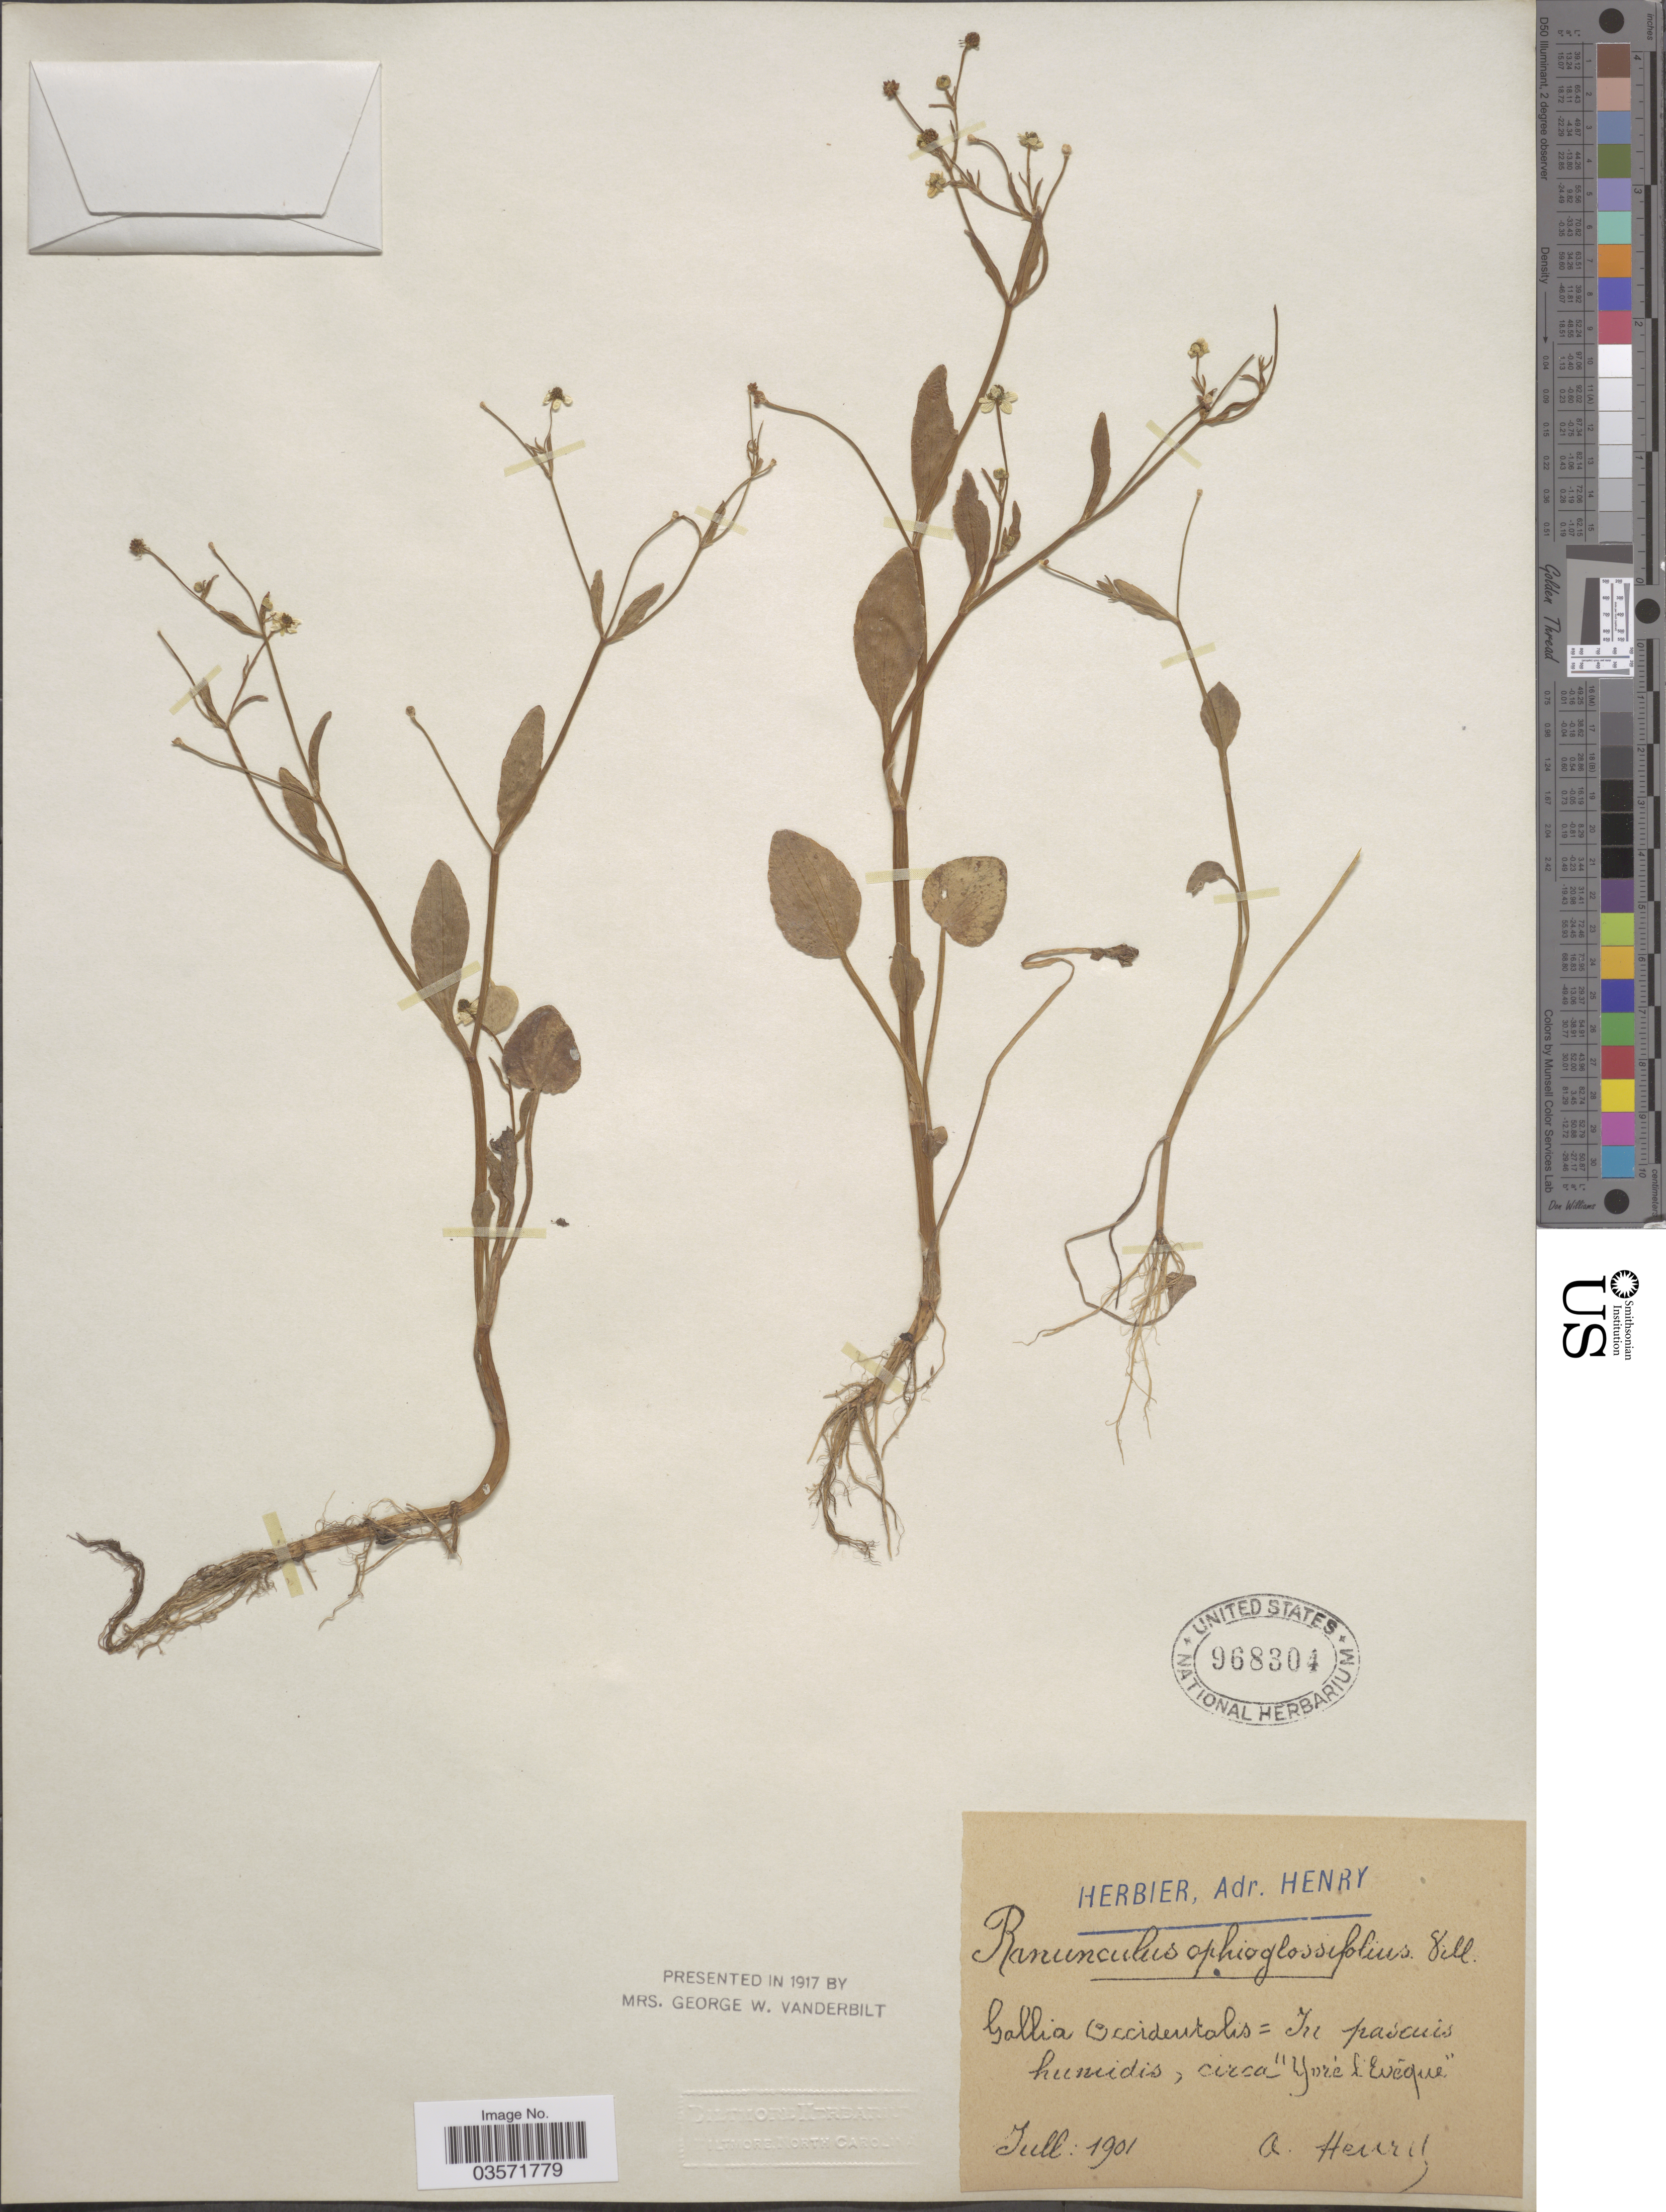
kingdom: Plantae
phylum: Tracheophyta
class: Magnoliopsida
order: Ranunculales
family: Ranunculaceae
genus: Ranunculus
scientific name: Ranunculus ophioglossifolius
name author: Vill.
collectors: A. Henry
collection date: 1901-07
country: France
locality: Gallia Occidentalis=In pascuis humidis, circa "Yoré l'Evéque".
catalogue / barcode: US 968304